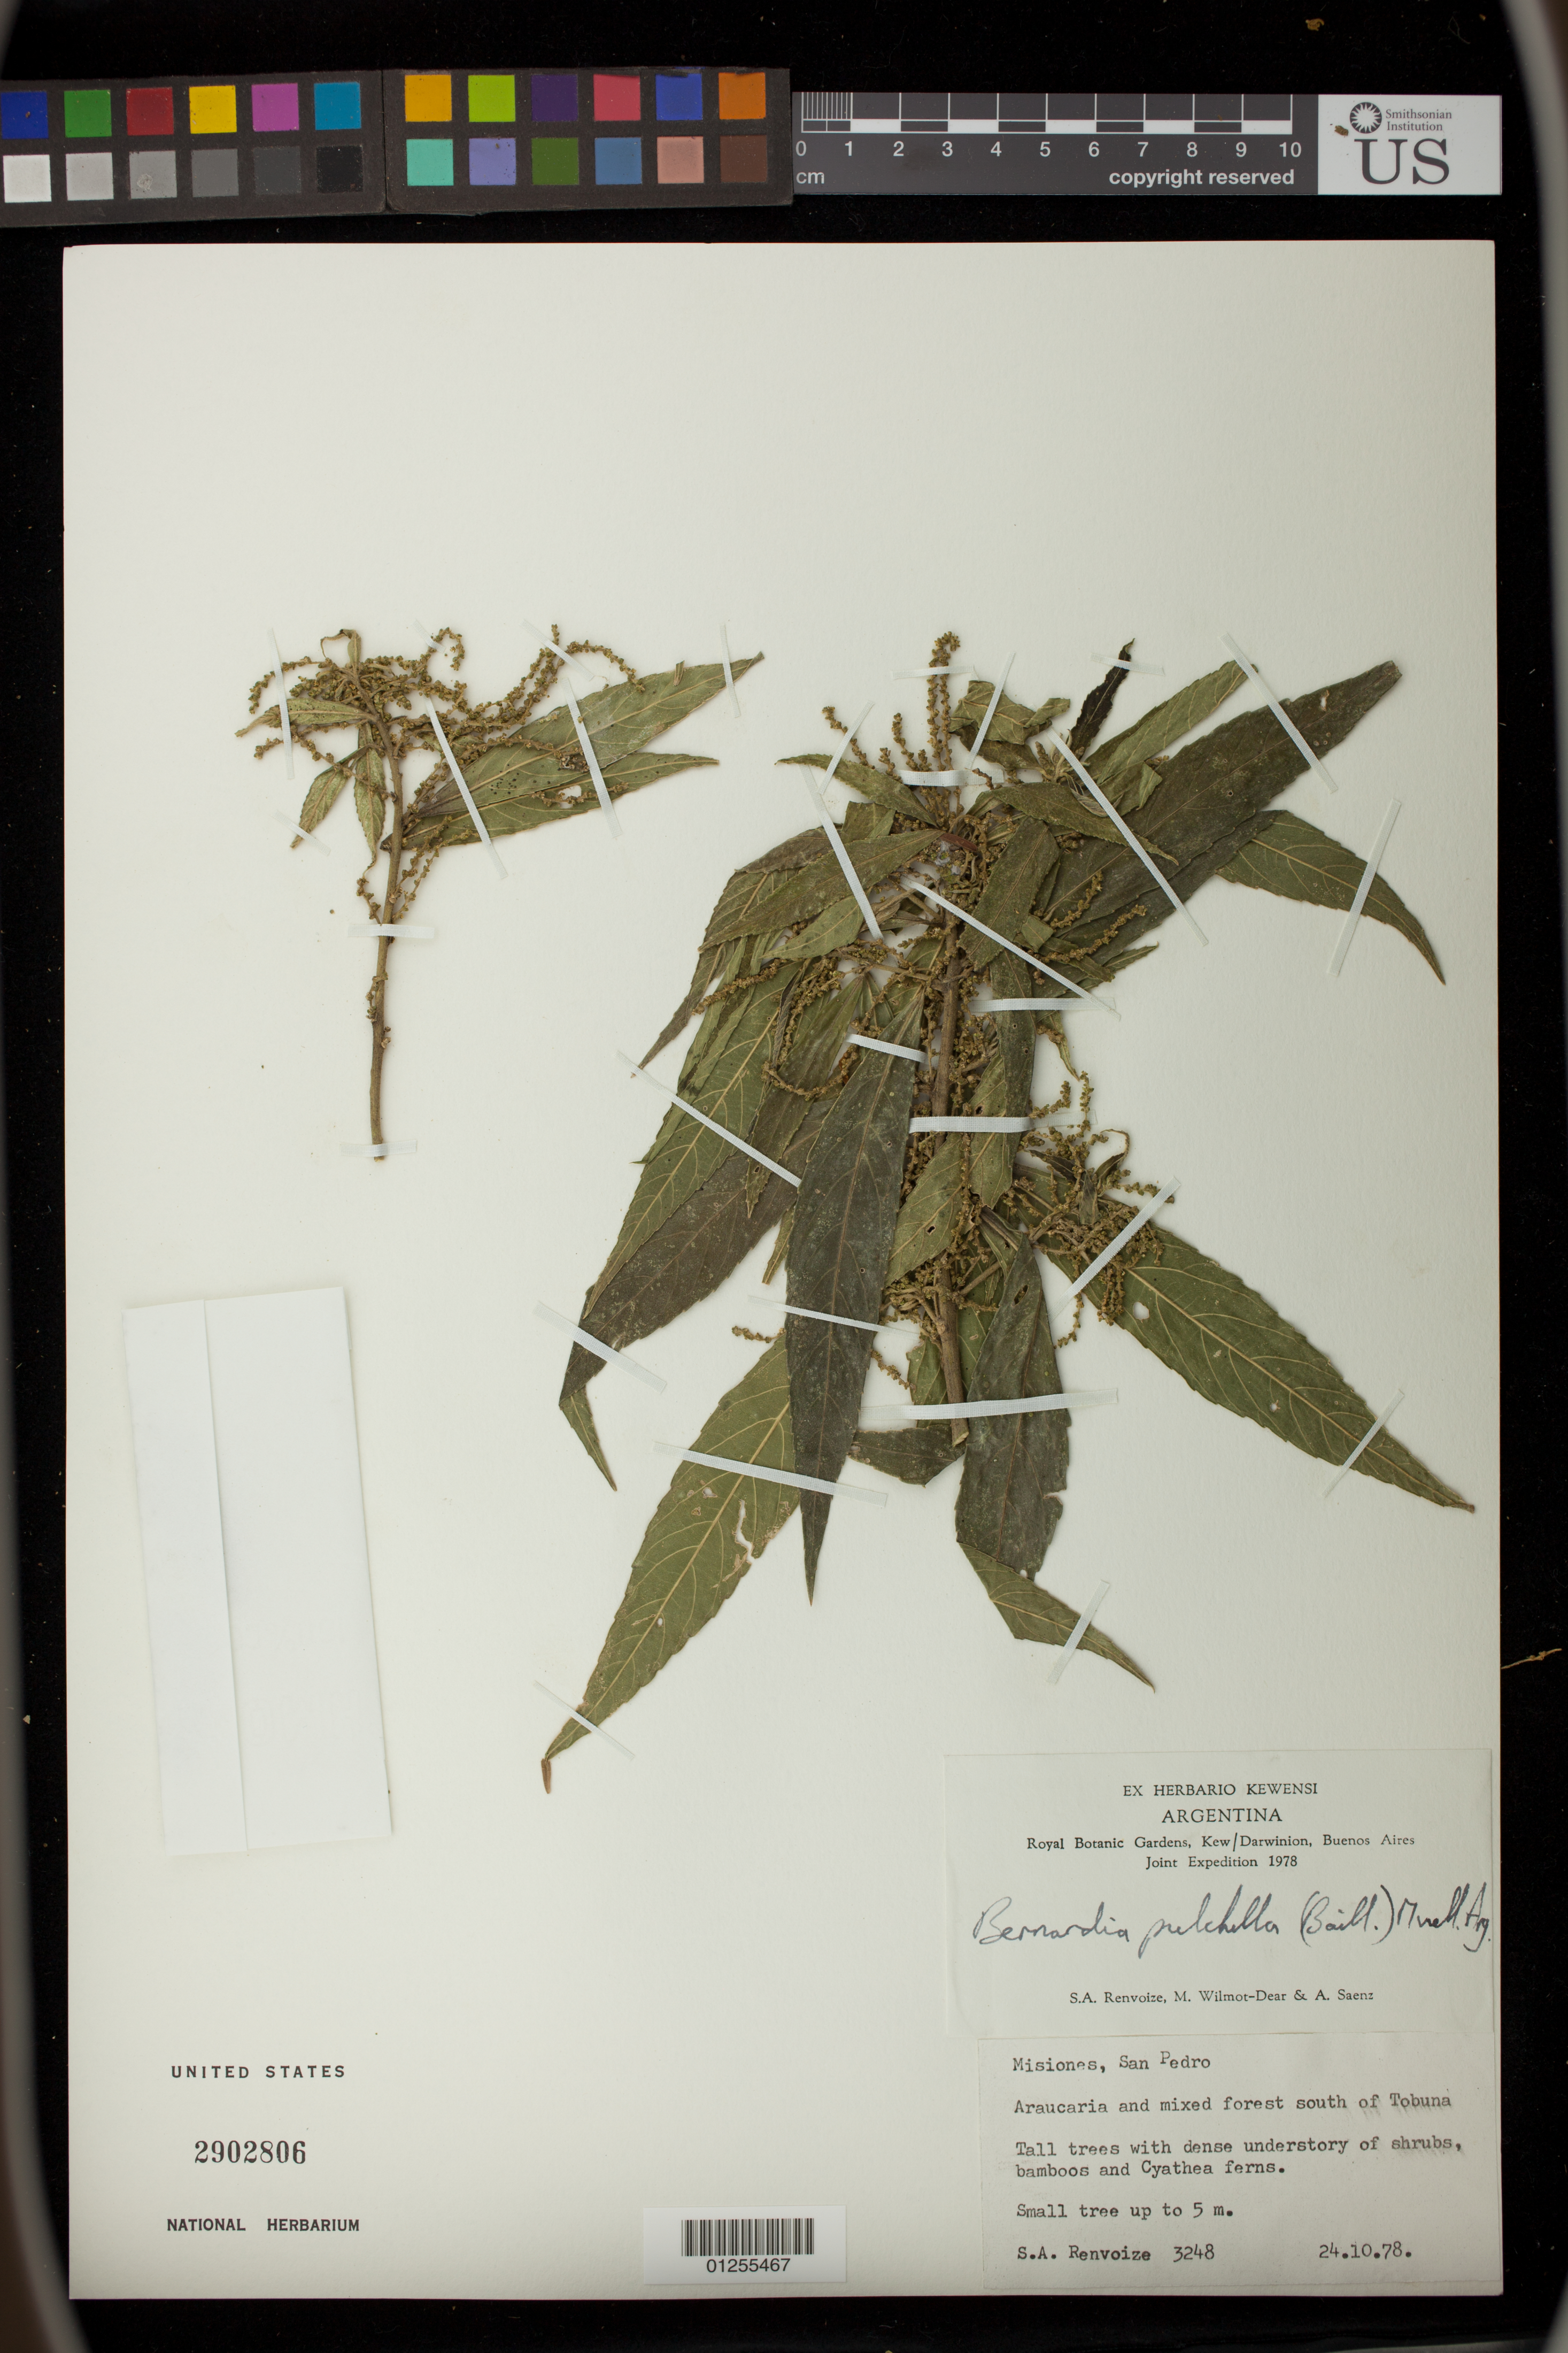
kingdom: Plantae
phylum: Tracheophyta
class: Magnoliopsida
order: Malpighiales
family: Euphorbiaceae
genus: Bernardia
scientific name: Bernardia pulchella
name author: (Baill.) Müll. Arg.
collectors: S. A. Renvoize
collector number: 3248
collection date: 1978-10-24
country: Argentina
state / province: Misiones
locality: San Pedro. Araucaria and mixed forest south of Tobuna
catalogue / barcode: US 2902806